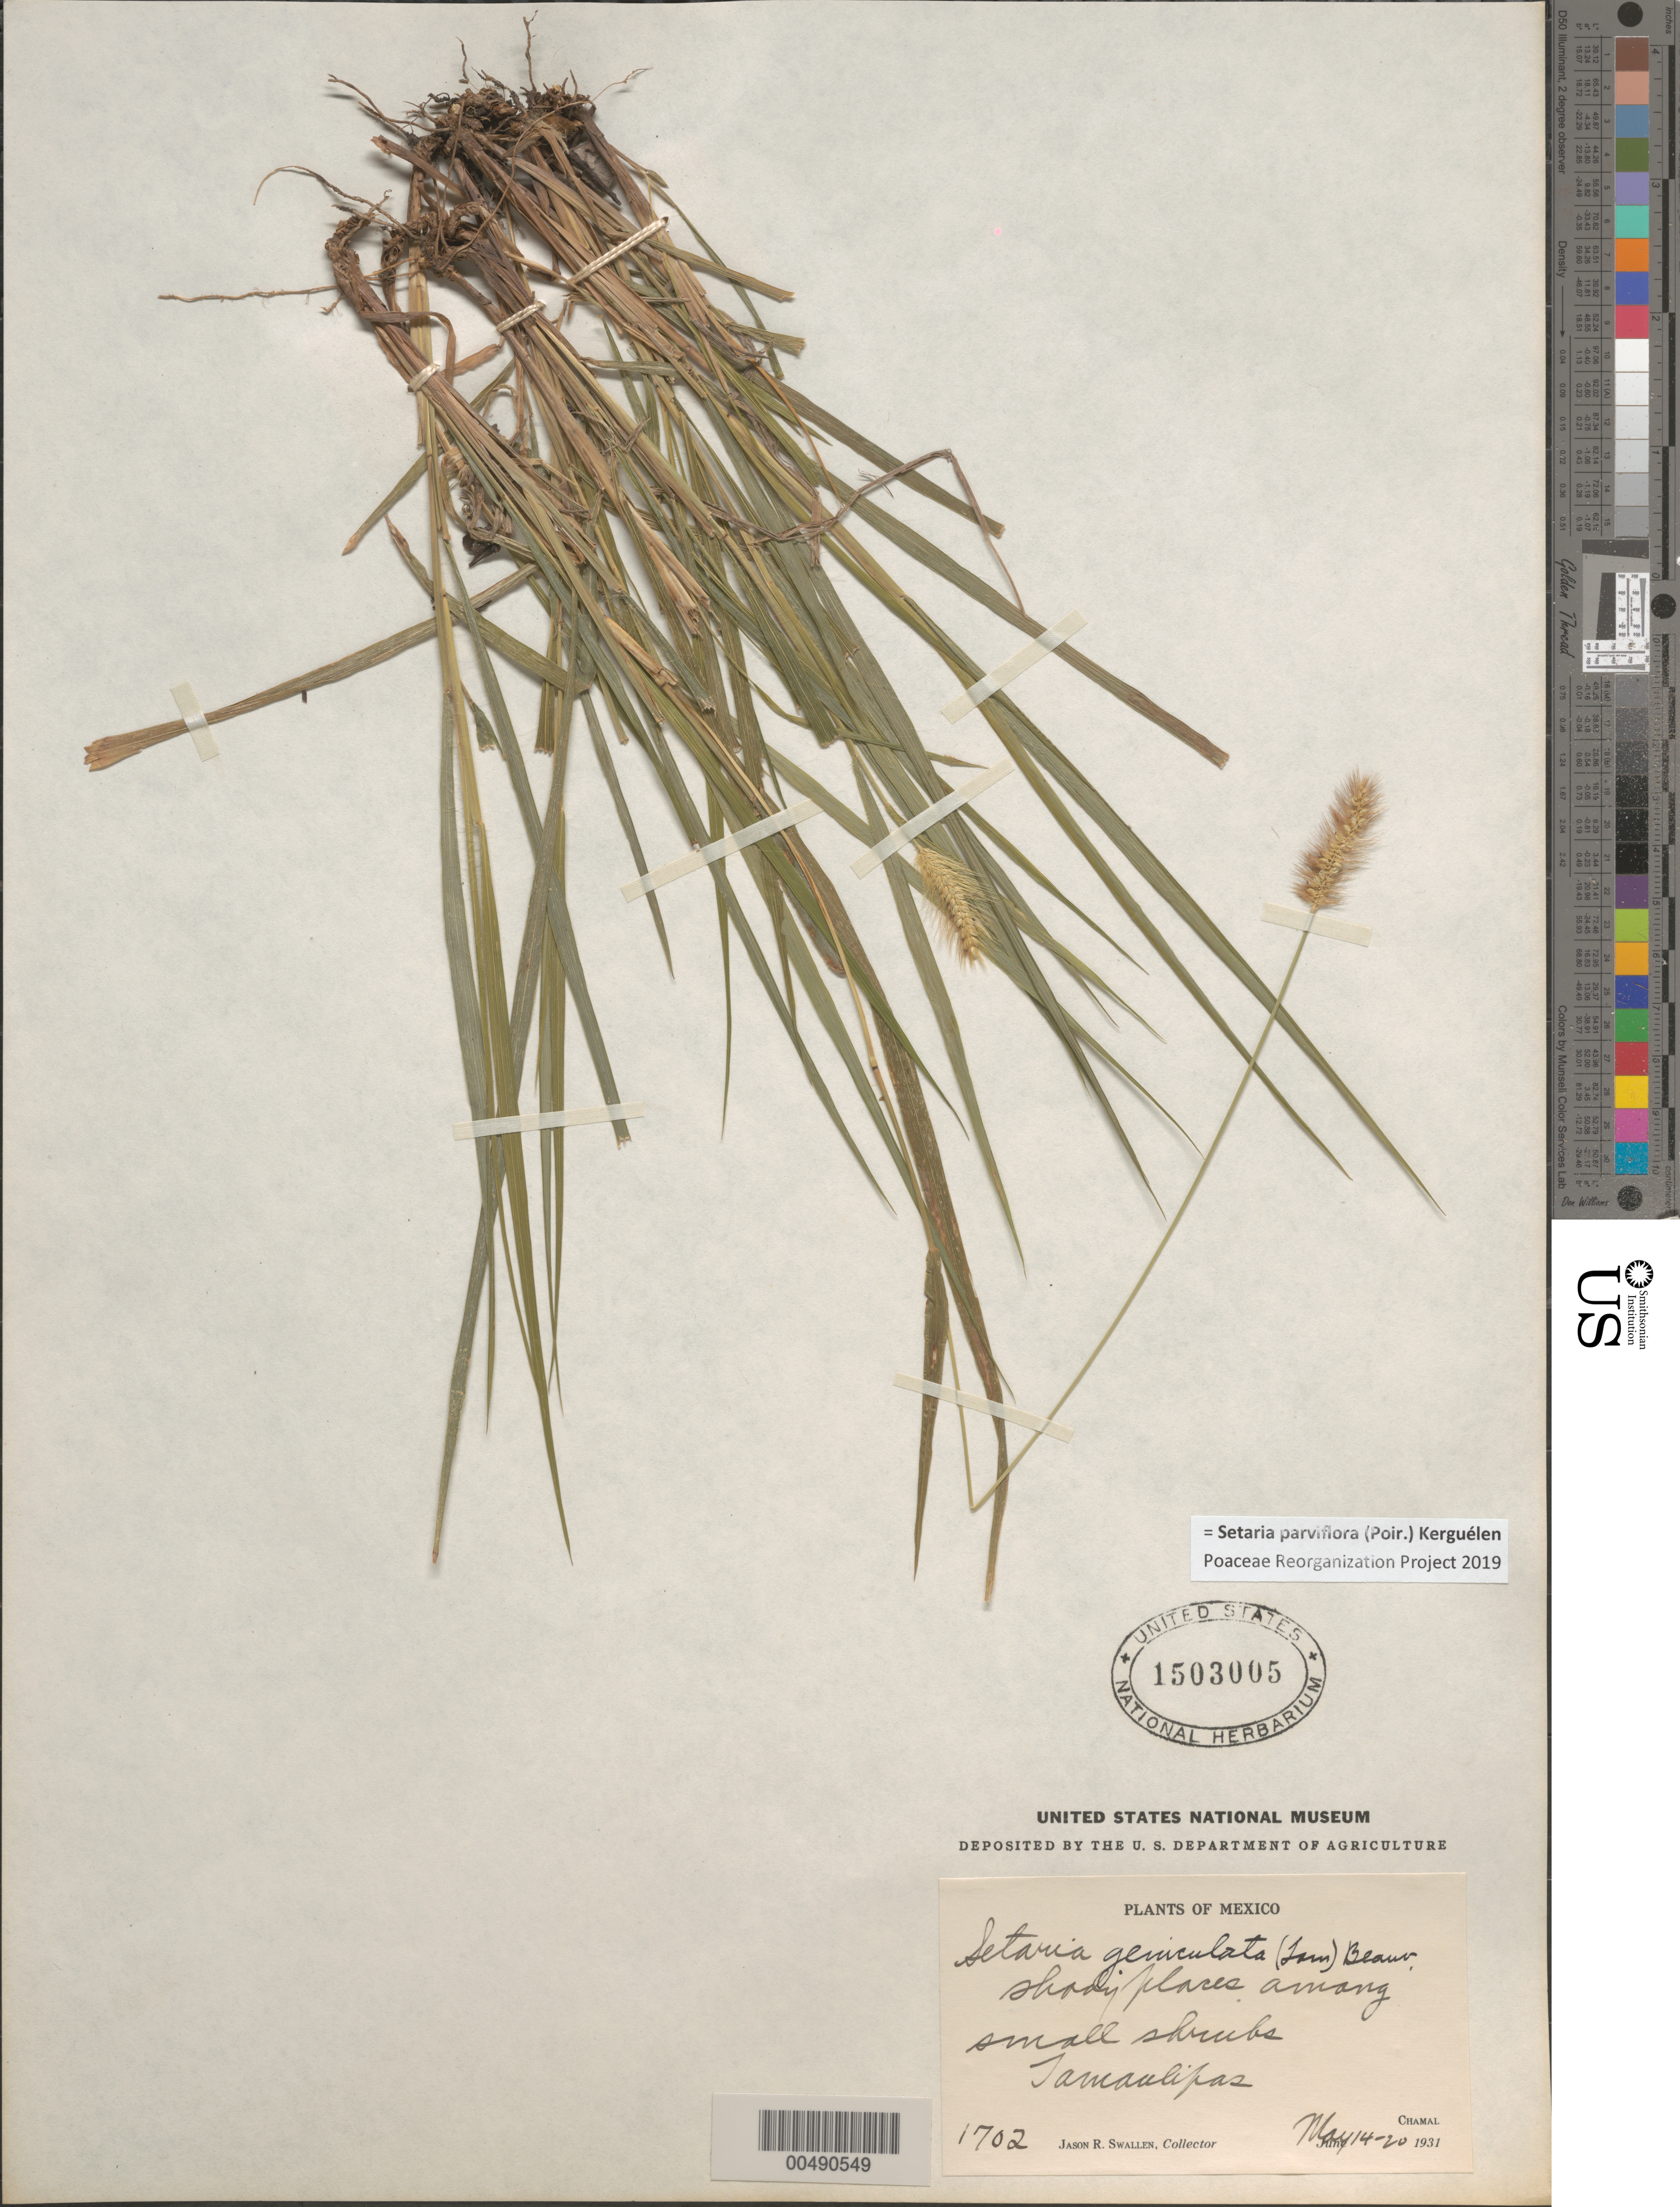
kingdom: Plantae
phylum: Tracheophyta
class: Liliopsida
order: Poales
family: Poaceae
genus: Setaria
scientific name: Setaria parviflora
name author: (Poir.) Kerguélen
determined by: Poaceae Reorganization Project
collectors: J. R. Swallen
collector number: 1702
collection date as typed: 14 May 1931 to 20 May 1931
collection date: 1931-05-14/1931-05-20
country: Mexico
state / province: Tamaulipas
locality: Chamal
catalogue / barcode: US 1503005